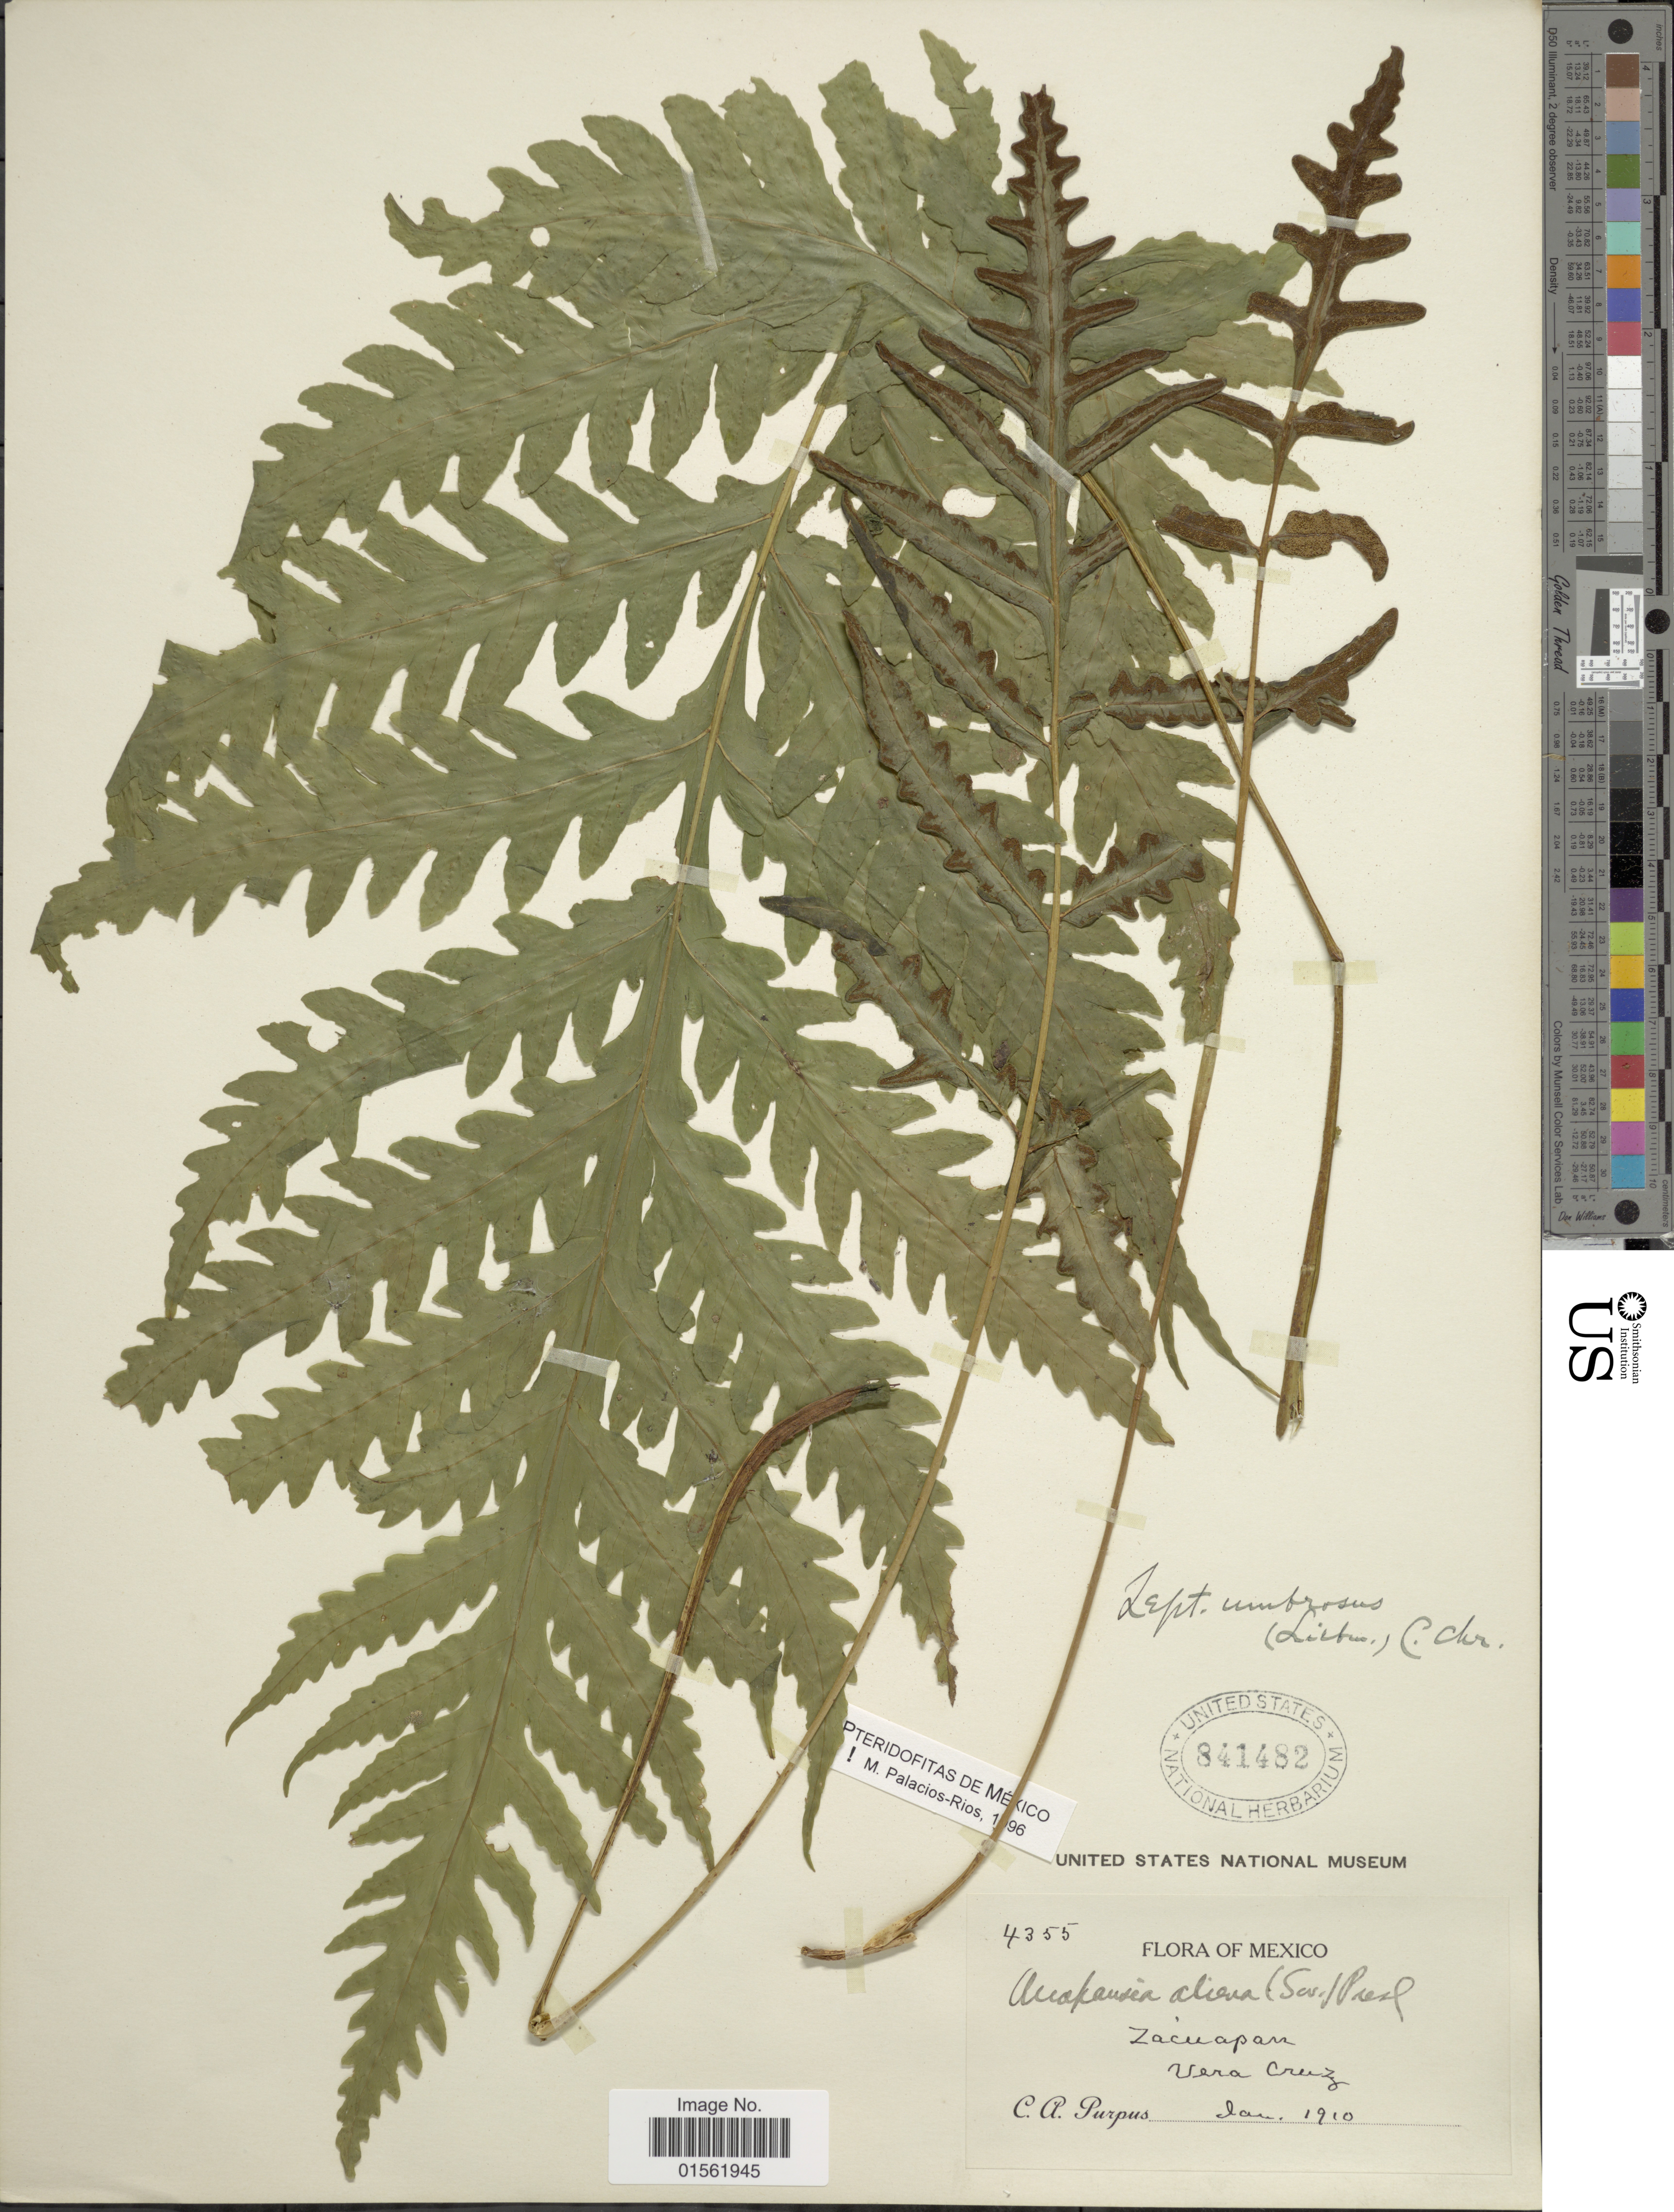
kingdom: Plantae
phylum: Tracheophyta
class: Polypodiopsida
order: Polypodiales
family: Dryopteridaceae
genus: Bolbitis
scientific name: Bolbitis umbrosa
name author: (Liebm.) Ching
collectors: C. A. Purpus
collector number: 4355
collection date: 1910-01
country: Mexico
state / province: Veracruz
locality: Zacuapan. Vera Cruz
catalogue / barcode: US 841482